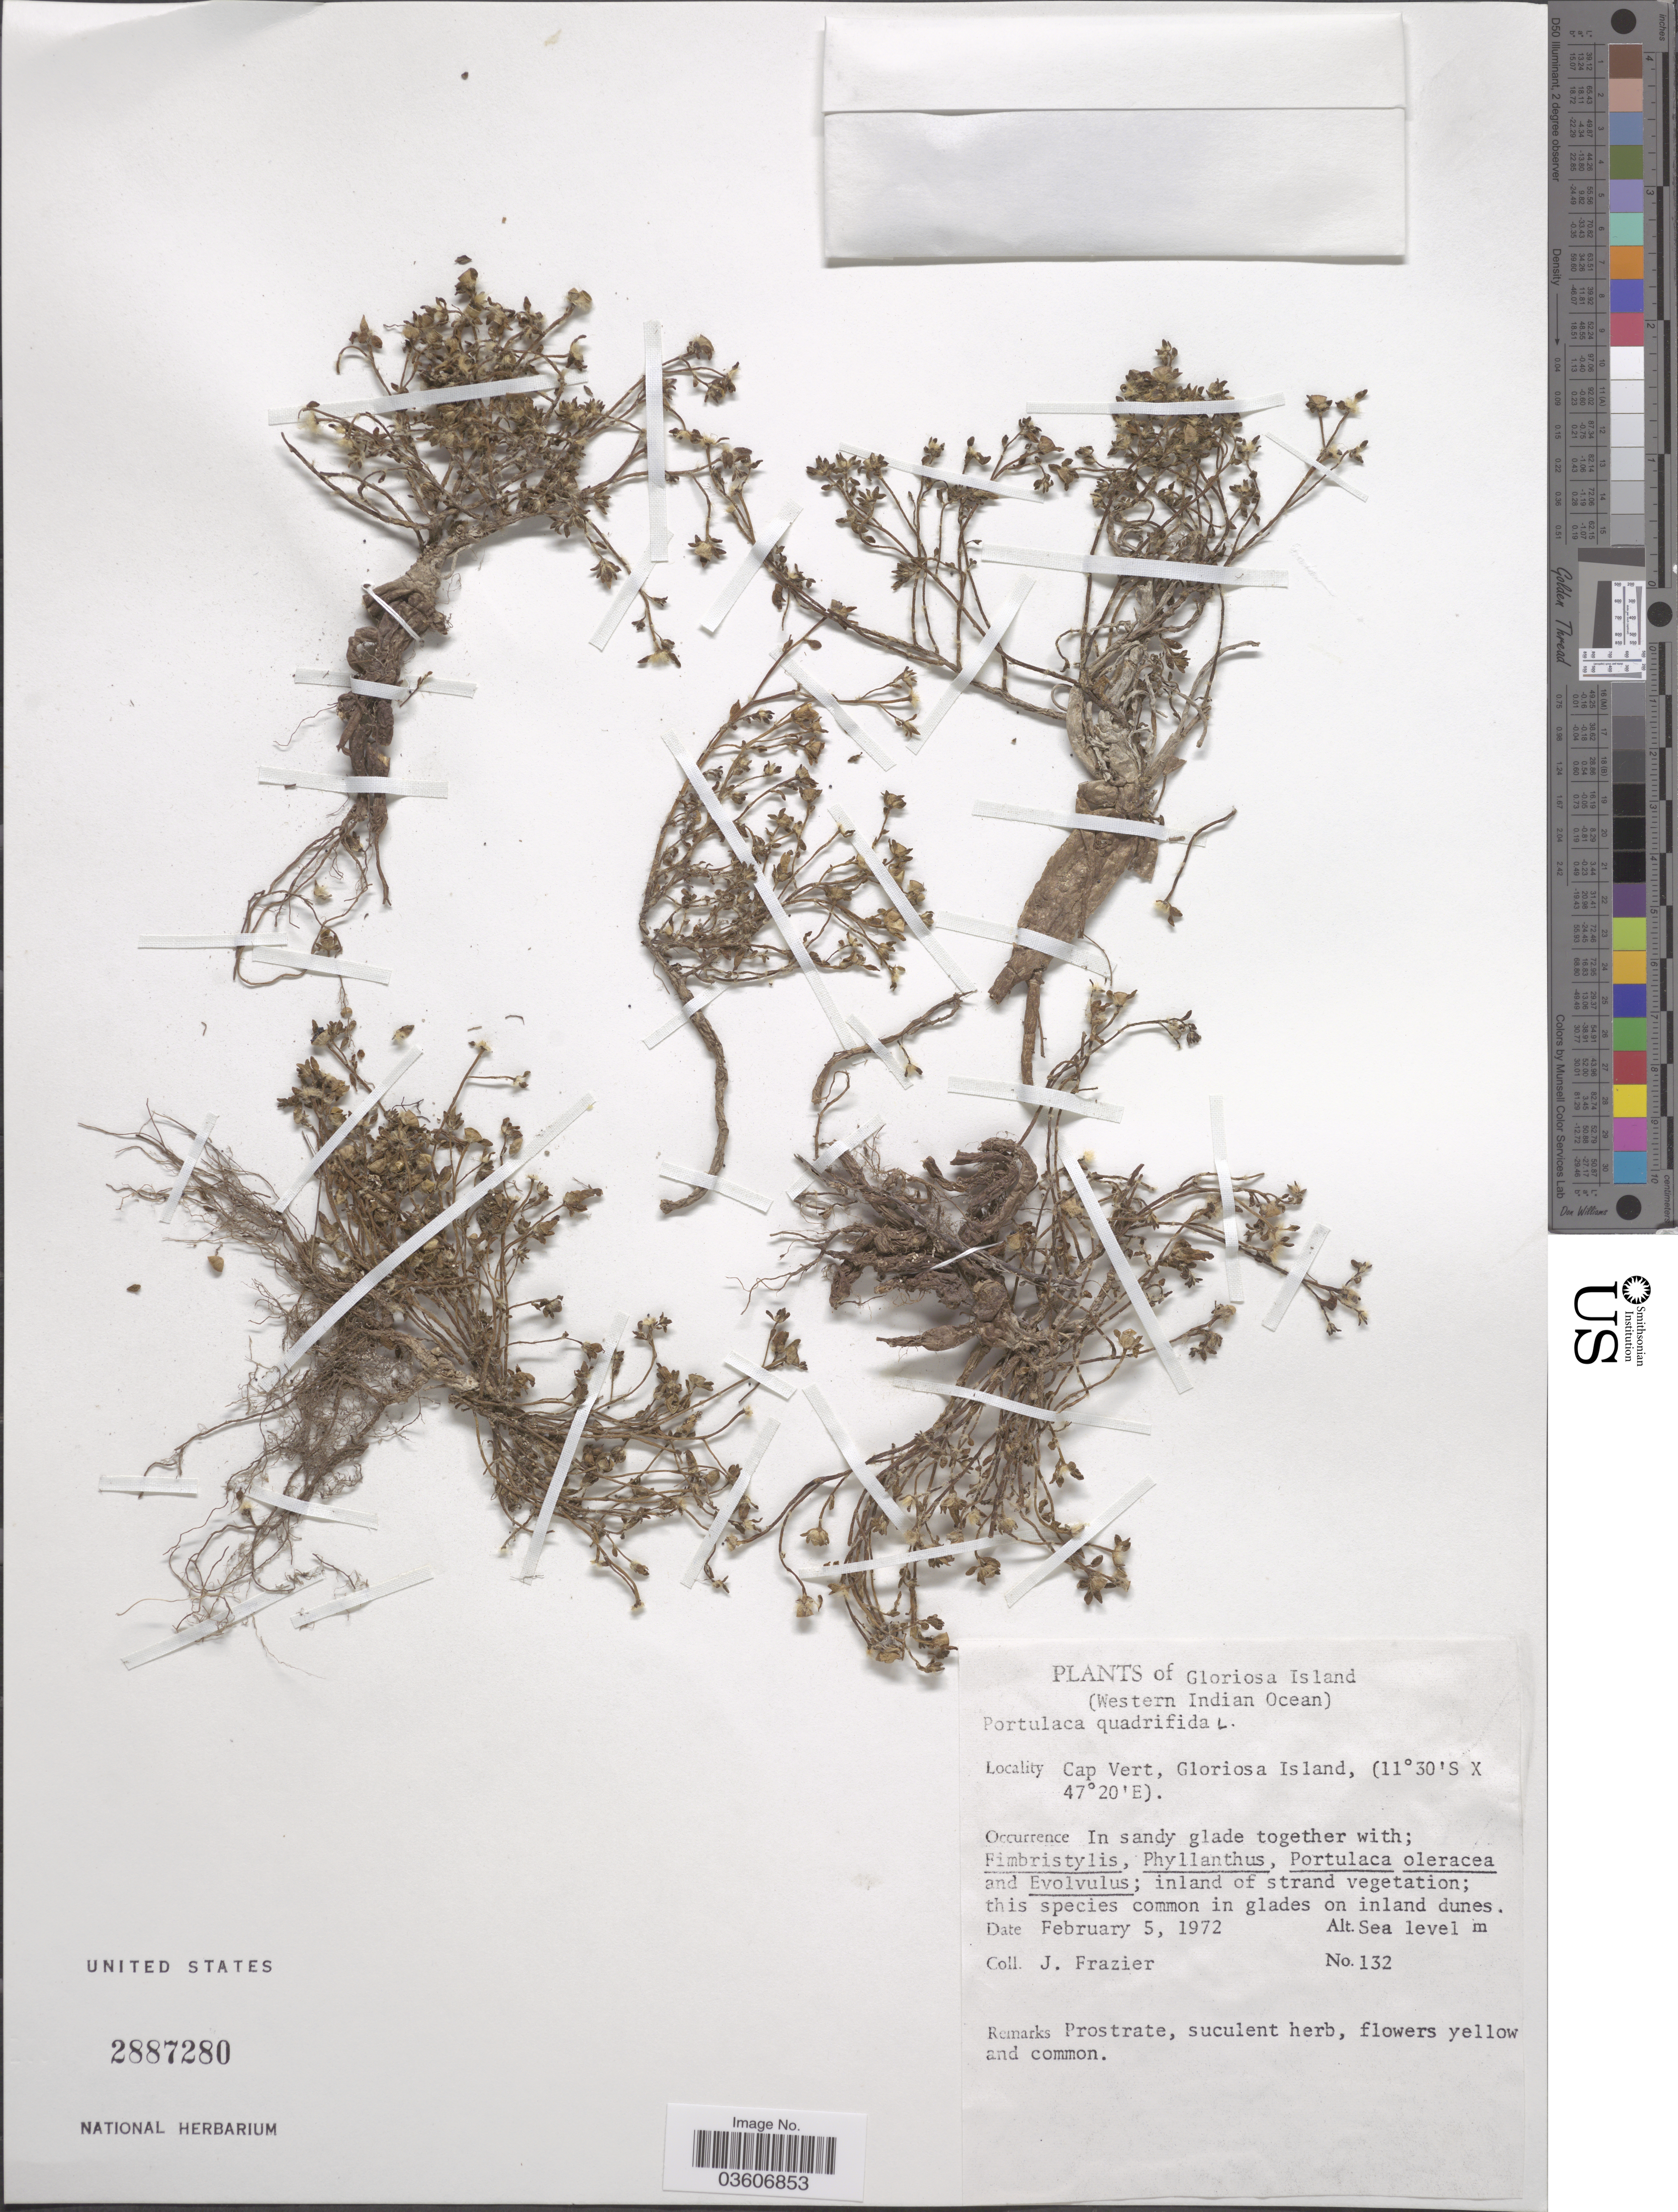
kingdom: Plantae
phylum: Tracheophyta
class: Magnoliopsida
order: Caryophyllales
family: Portulacaceae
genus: Portulaca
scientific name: Portulaca quadrifida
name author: L.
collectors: J. Frazier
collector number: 132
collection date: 1972-02-05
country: French Southern Territories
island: Île Glorieuse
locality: Gloriosa Island, (Western Indian Ocean). Cap Vert, Gloriosa Island.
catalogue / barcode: US 2887280